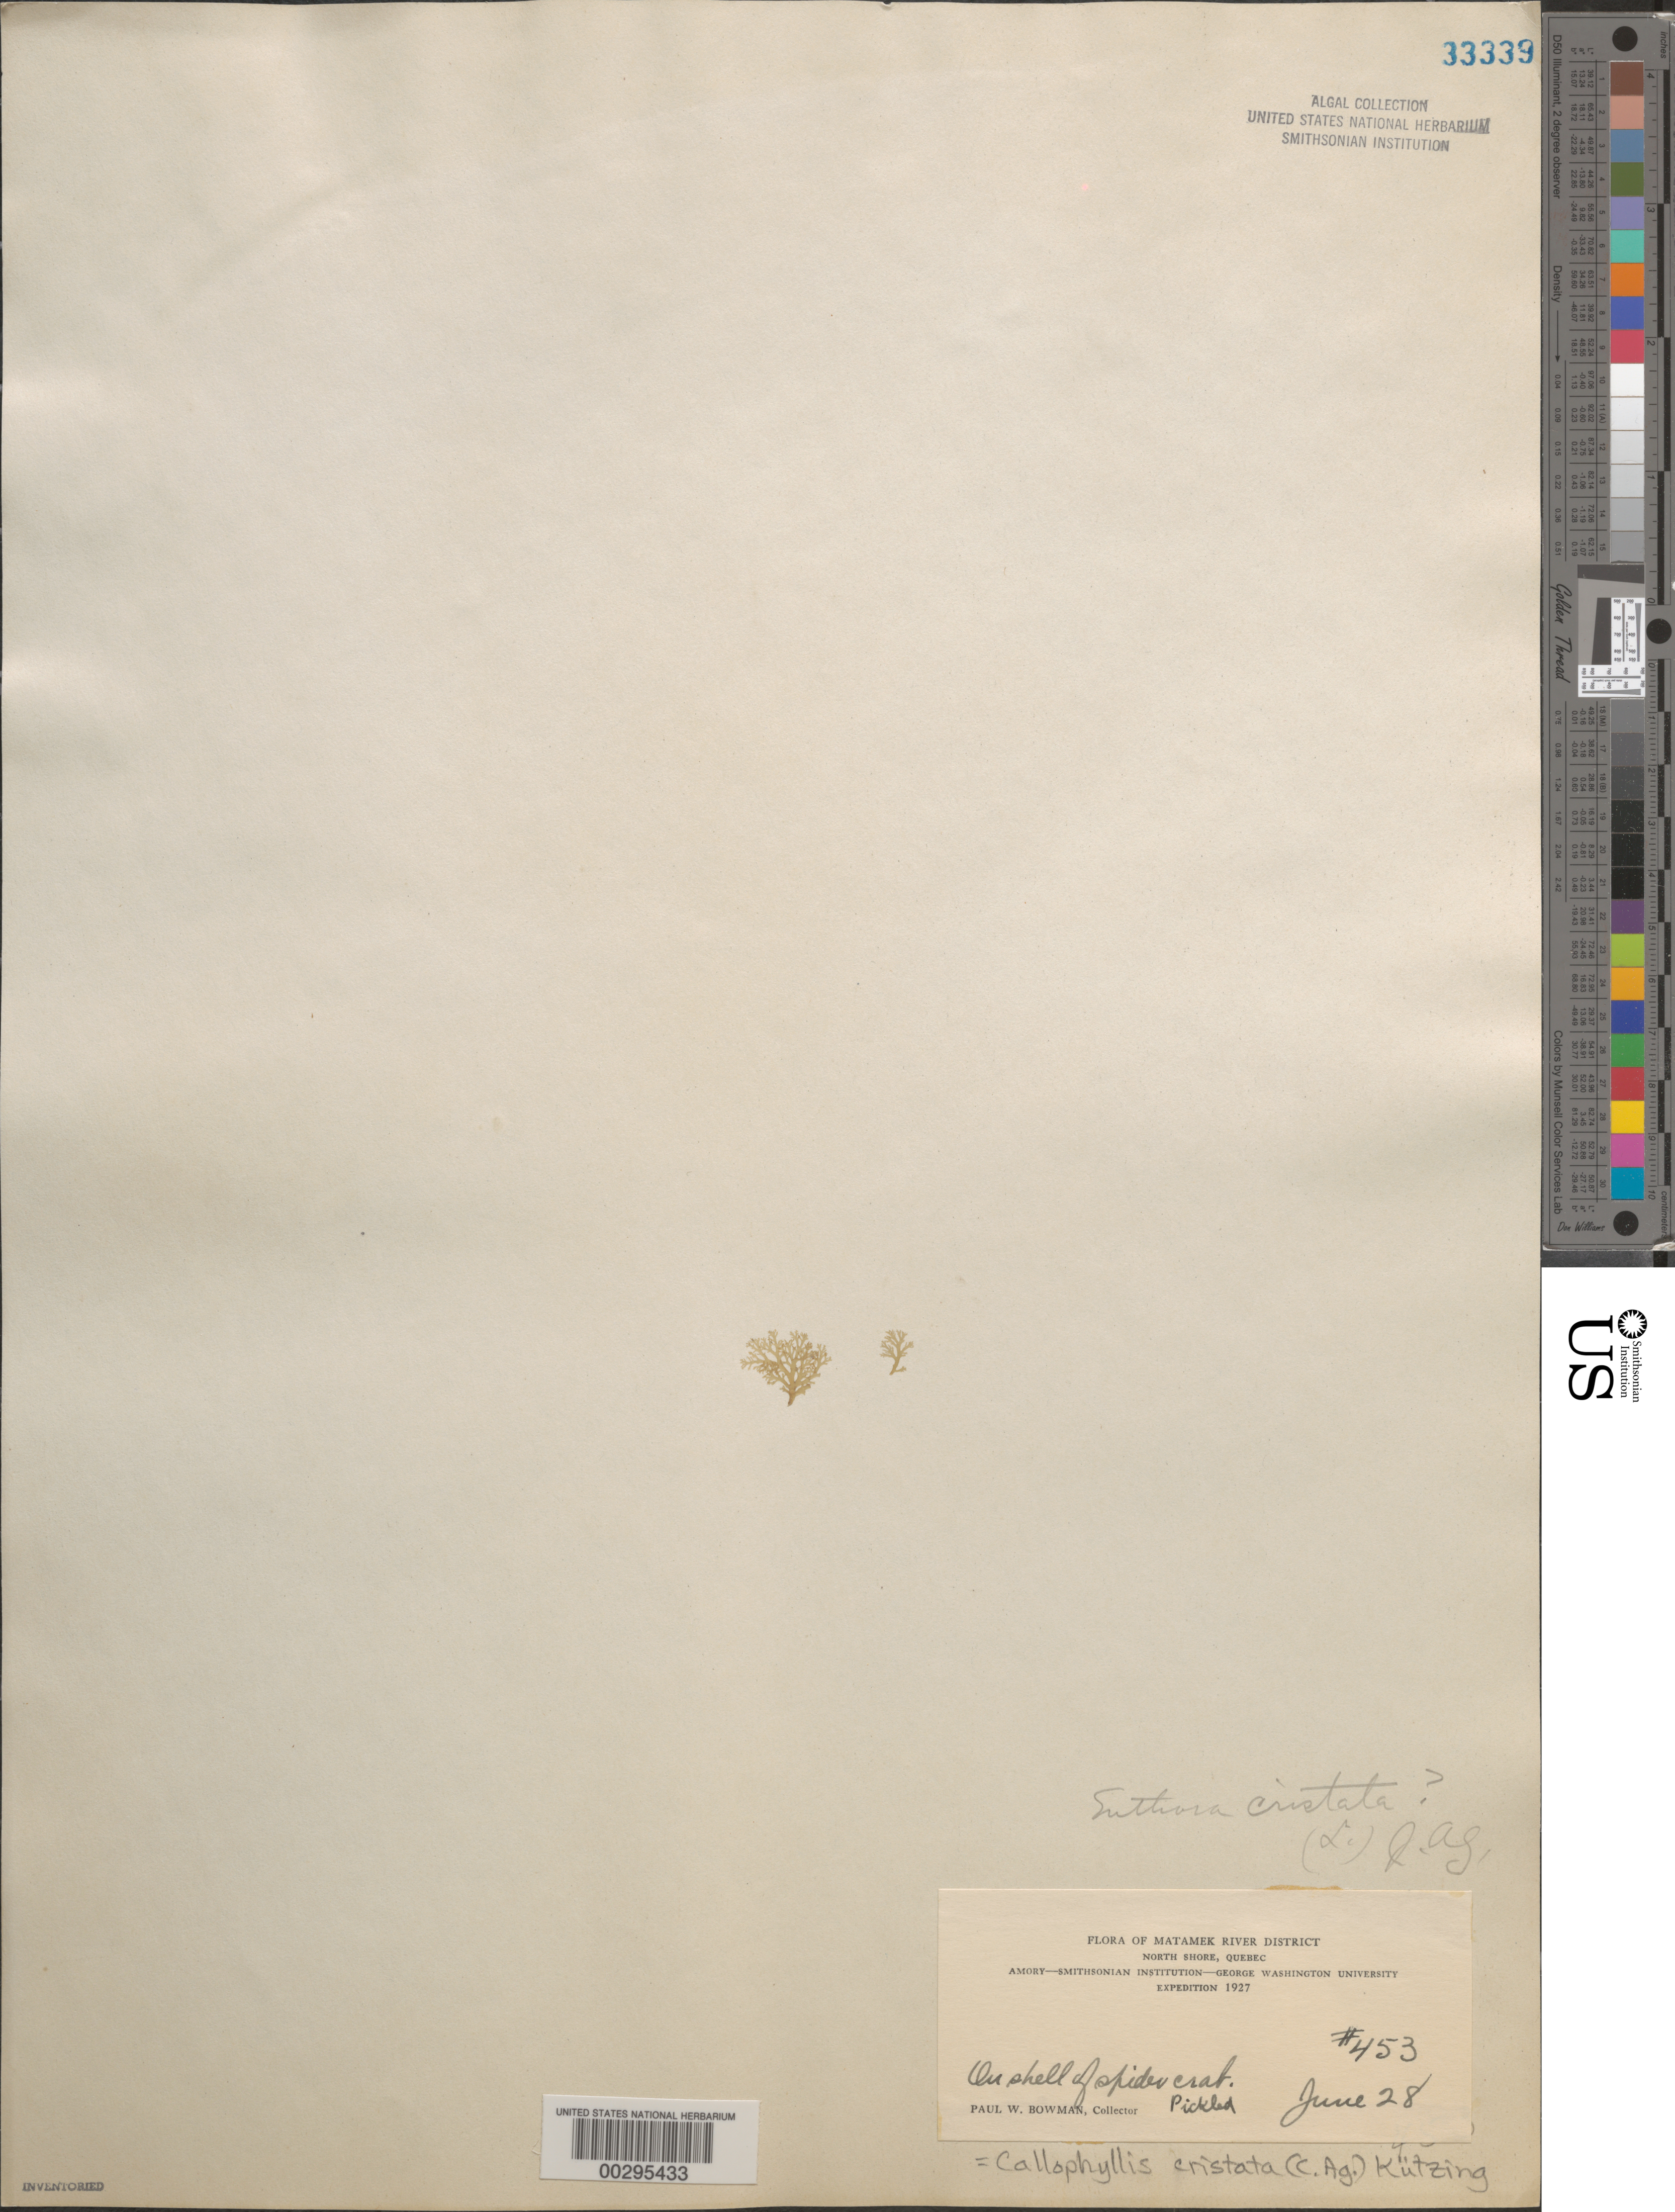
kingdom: Plantae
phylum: Rhodophyta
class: Florideophyceae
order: Gigartinales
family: Kallymeniaceae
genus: Euthora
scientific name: Euthora cristata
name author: (C. Agardh) J. Agardh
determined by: Algae name updating Project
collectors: P. Bowman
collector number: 453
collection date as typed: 28 Jun 1927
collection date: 1927-06-28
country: Canada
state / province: Quebec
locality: Matamek river district, north shore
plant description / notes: Amory-Smithsonian Institution-George Washington University Expedition, 1927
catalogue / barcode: US 33339